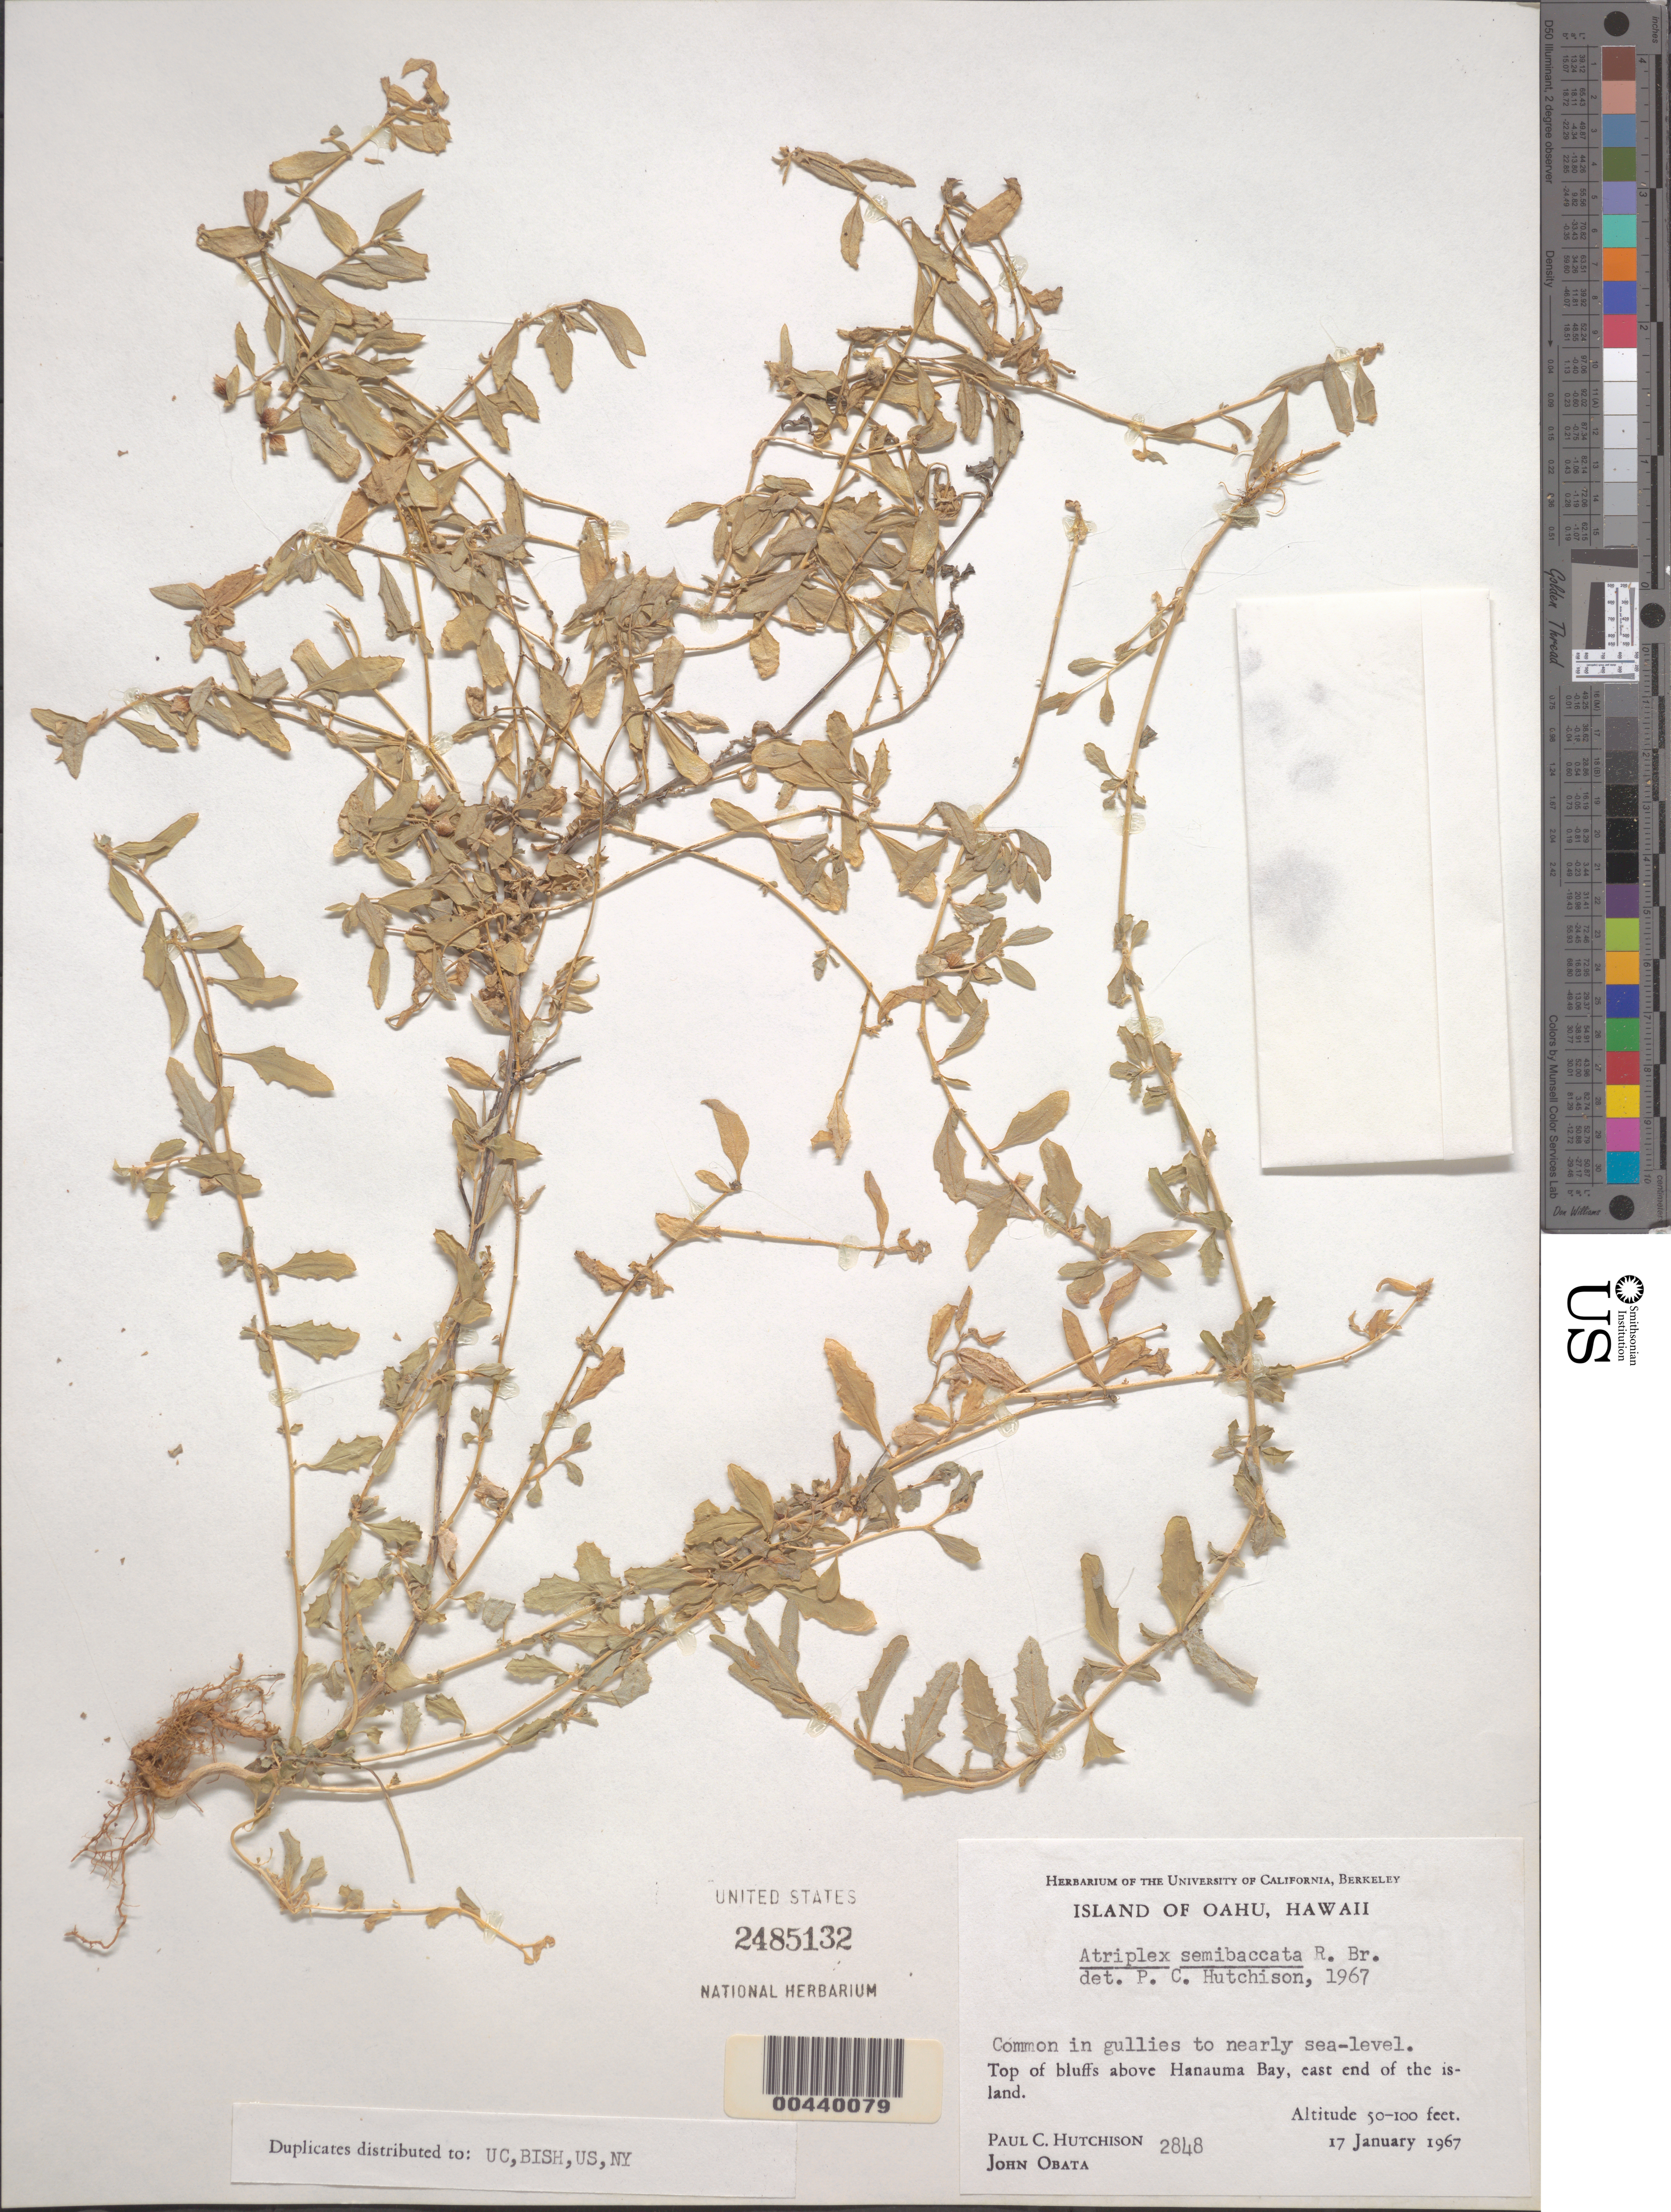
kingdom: Plantae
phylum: Tracheophyta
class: Magnoliopsida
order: Caryophyllales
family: Amaranthaceae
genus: Atriplex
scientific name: Atriplex semibaccata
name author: R. Br.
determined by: Hutchison, Paul C.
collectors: P. C. Hutchison & J. Obata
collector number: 2848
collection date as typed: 17 Jan 1967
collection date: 1967-01-17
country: United States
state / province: Hawaii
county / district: Hawaii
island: Hawaii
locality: Top of bluffs above Hanauma Bay, E end of the island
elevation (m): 15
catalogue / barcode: US 2485132